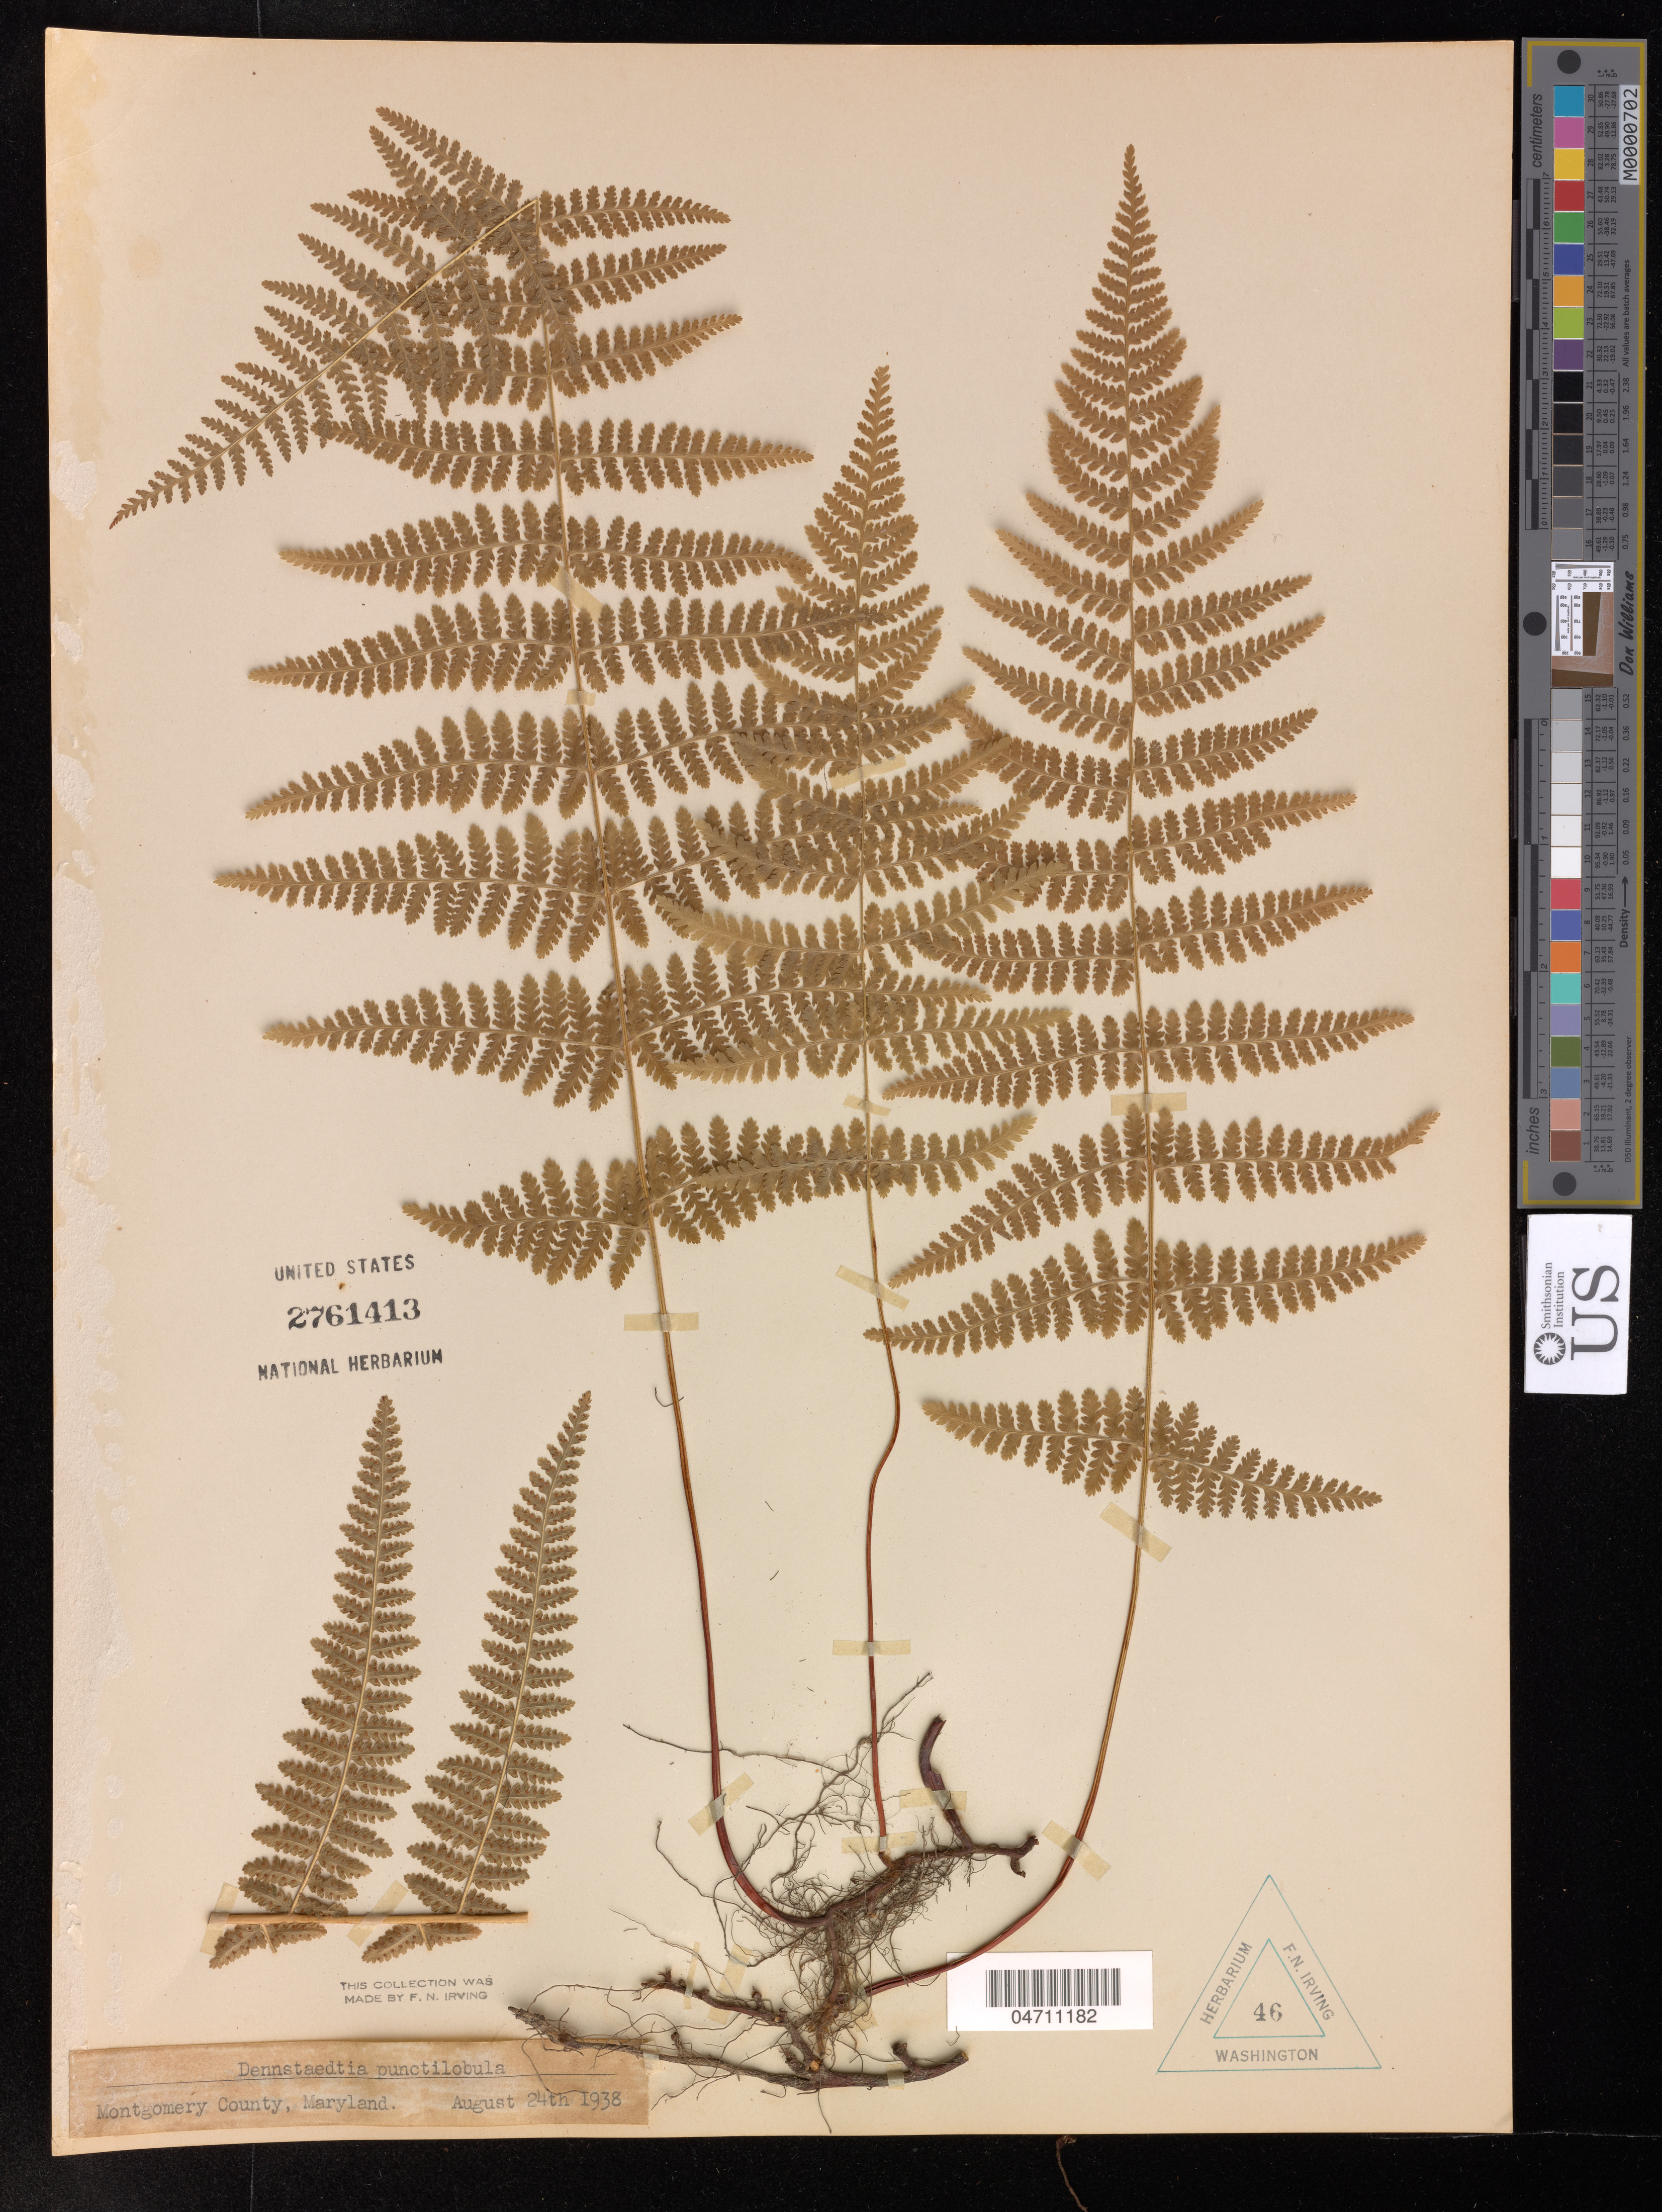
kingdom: Plantae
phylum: Tracheophyta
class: Polypodiopsida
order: Polypodiales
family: Dennstaedtiaceae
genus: Dennstaedtia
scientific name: Dennstaedtia punctilobula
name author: (Michx.) T. Moore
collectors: F. Irving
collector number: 46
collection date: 1938-08-24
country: United States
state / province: Maryland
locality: Montgomery County.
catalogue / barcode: US 2761413